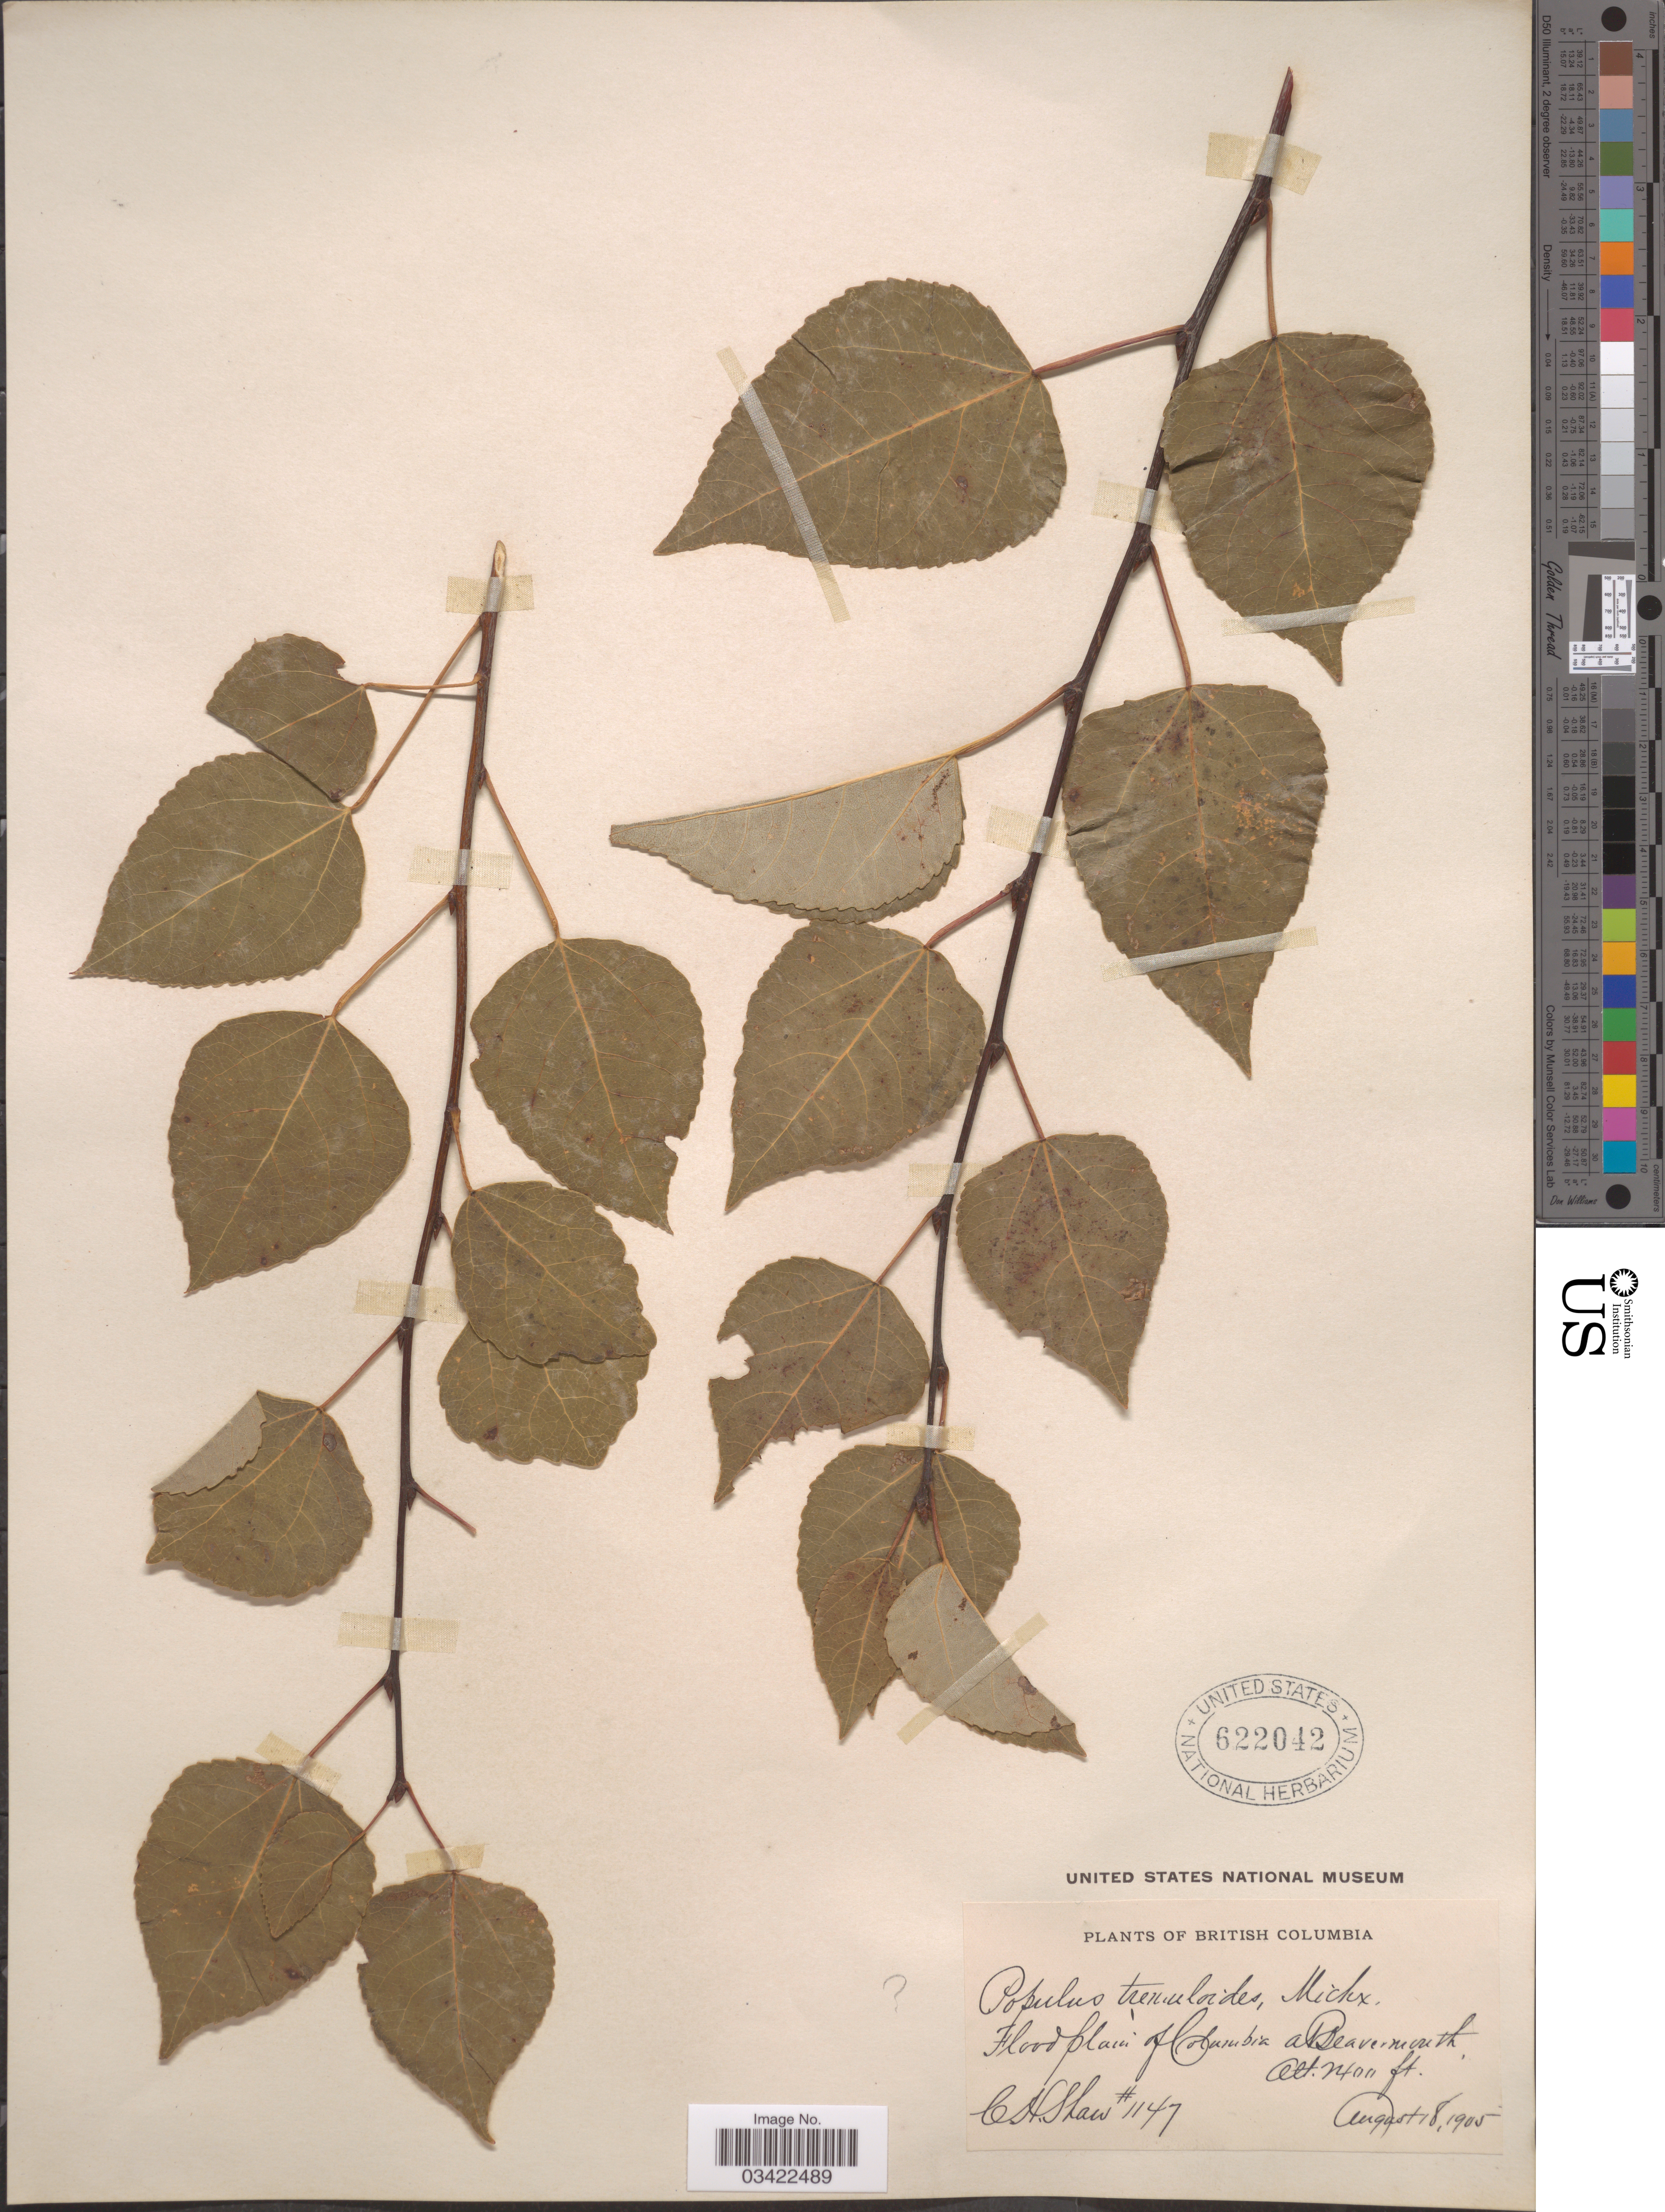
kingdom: Plantae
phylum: Tracheophyta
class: Magnoliopsida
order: Malpighiales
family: Salicaceae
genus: Populus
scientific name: Populus tremuloides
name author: Michx.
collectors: C. H. Shaw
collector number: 1147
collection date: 1905-08-18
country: Canada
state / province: British Columbia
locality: Flood plain of Columbia at Beavermouth.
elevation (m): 732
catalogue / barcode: US 622042